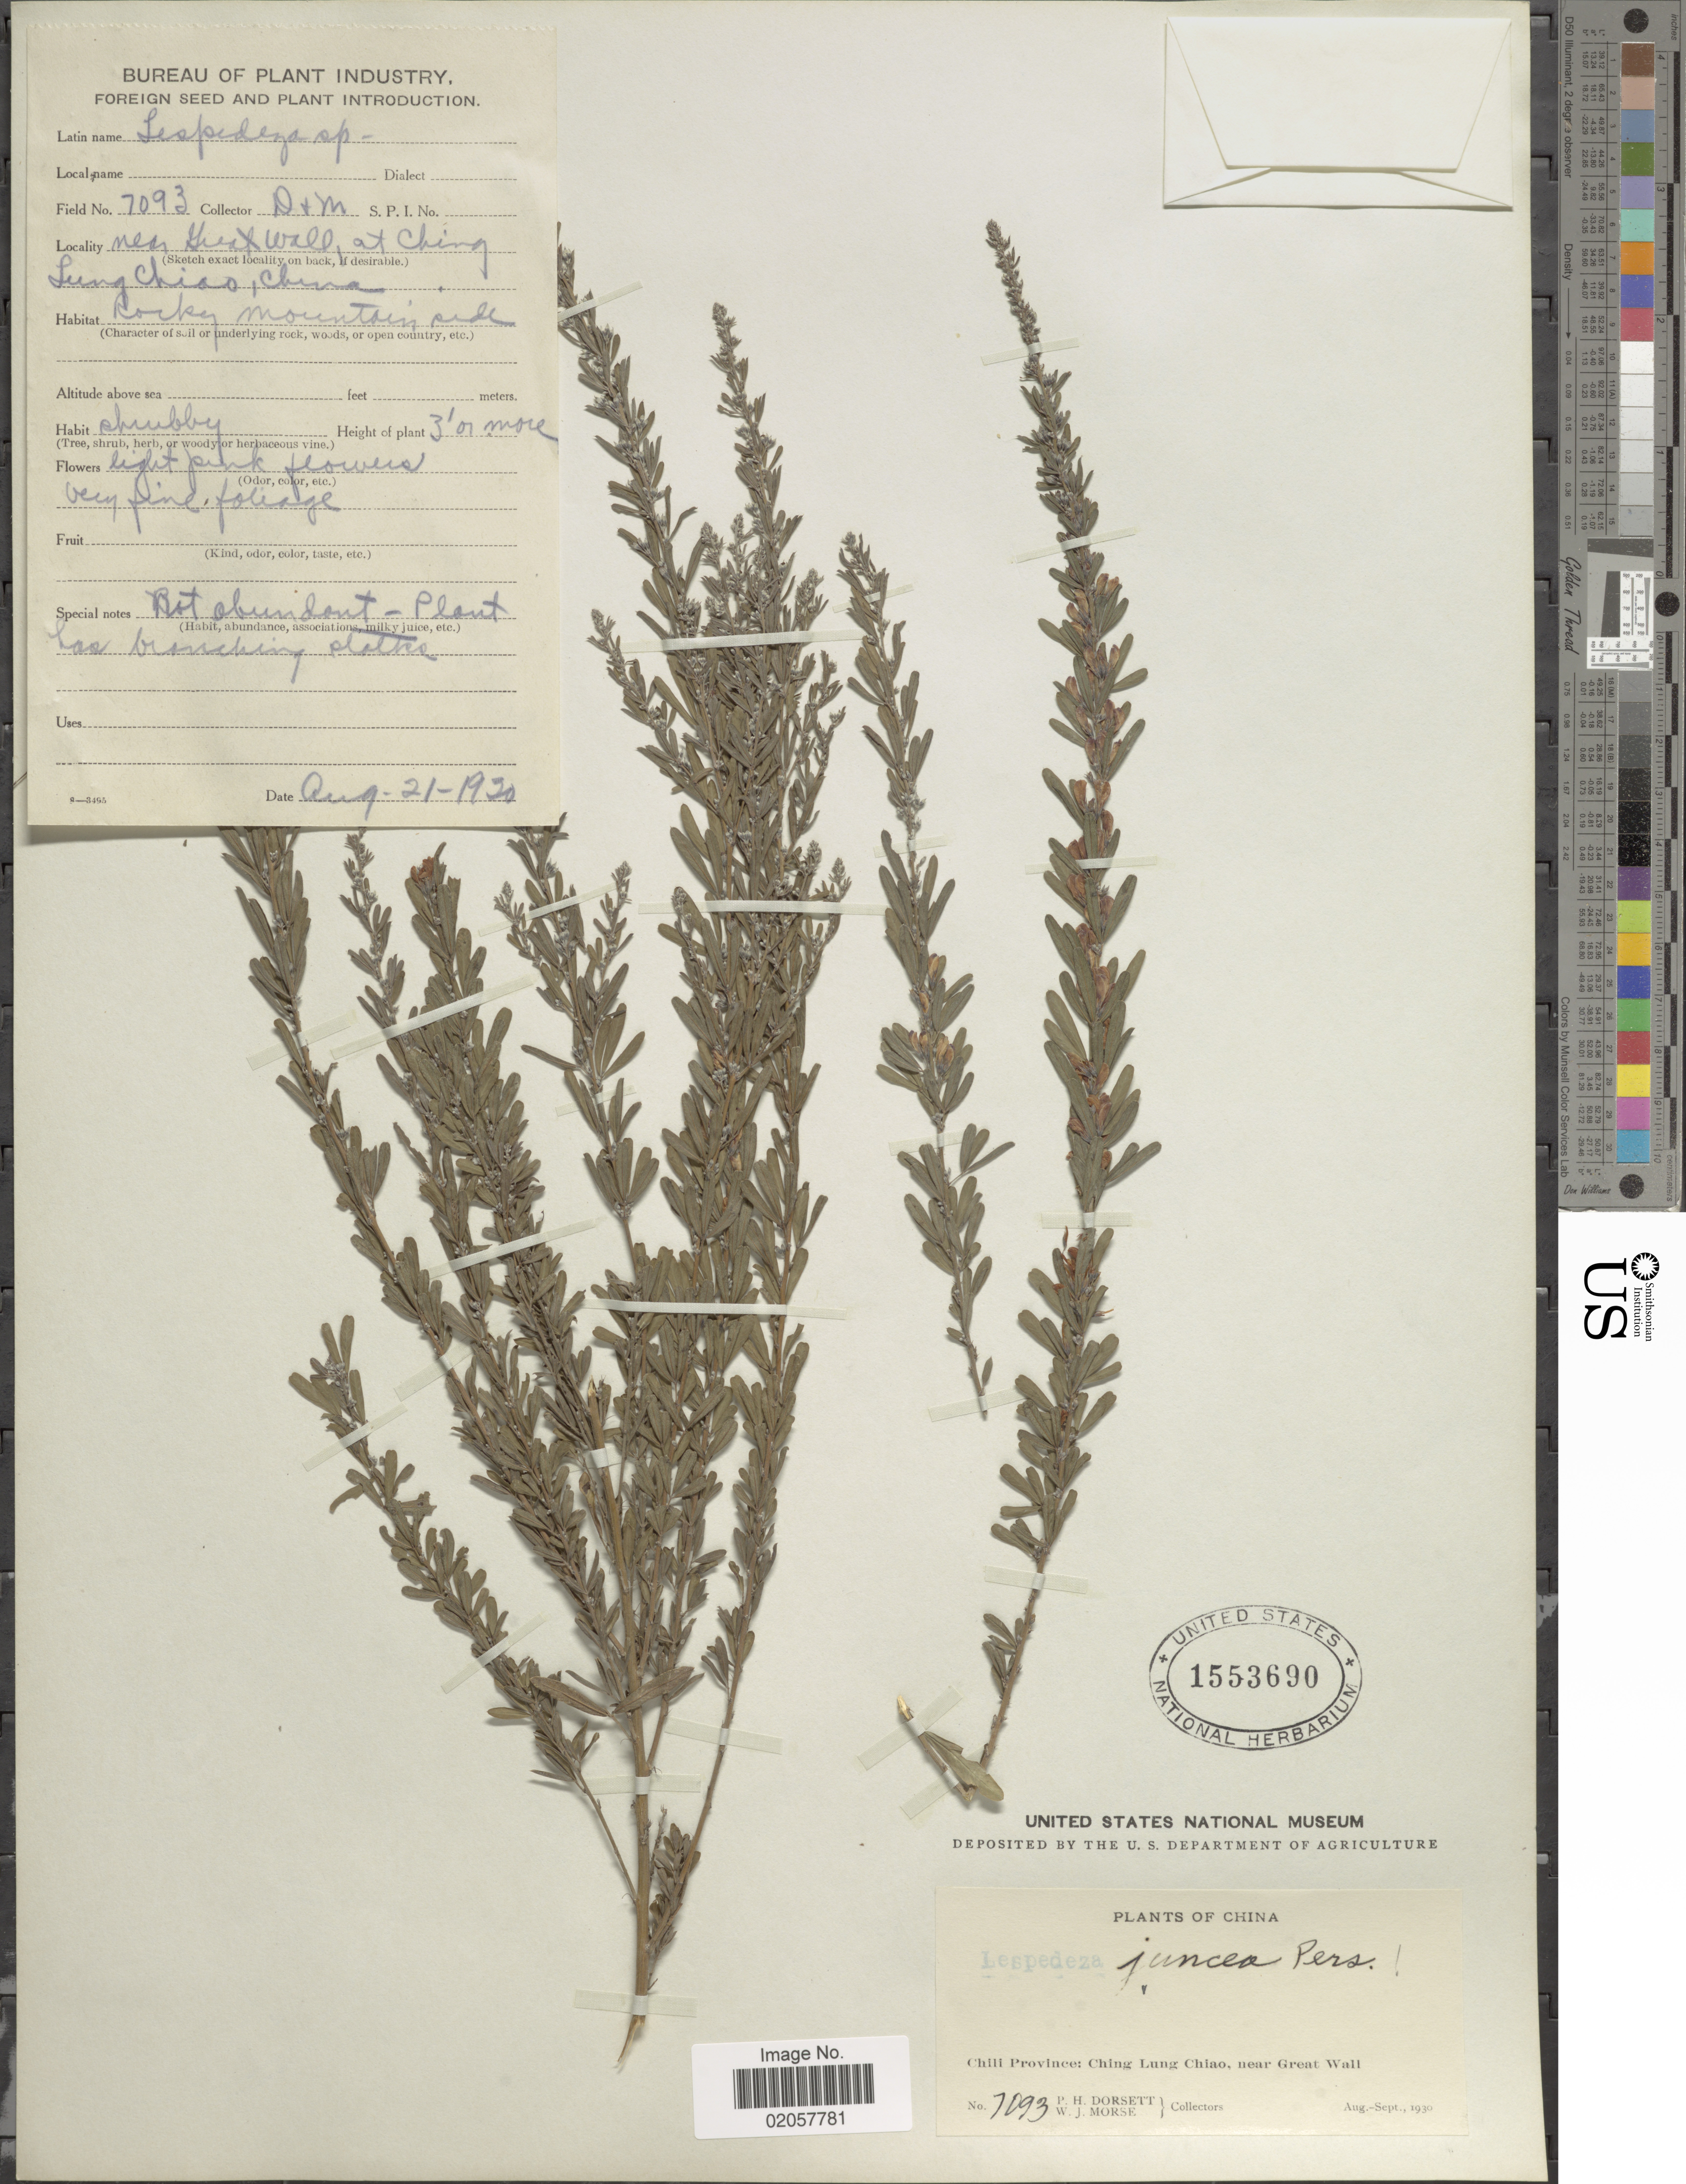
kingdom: Plantae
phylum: Tracheophyta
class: Magnoliopsida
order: Fabales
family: Fabaceae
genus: Lespedeza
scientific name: Lespedeza juncea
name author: (L. f.) Pers.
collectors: P. H. Dorsett & W. J. Morse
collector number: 7093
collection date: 1930-08-21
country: China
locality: Chili Province: Ching Lung Chiao, near Great Wall at Ching Lung Chiao, rocky mountain side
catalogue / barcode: US 1553690